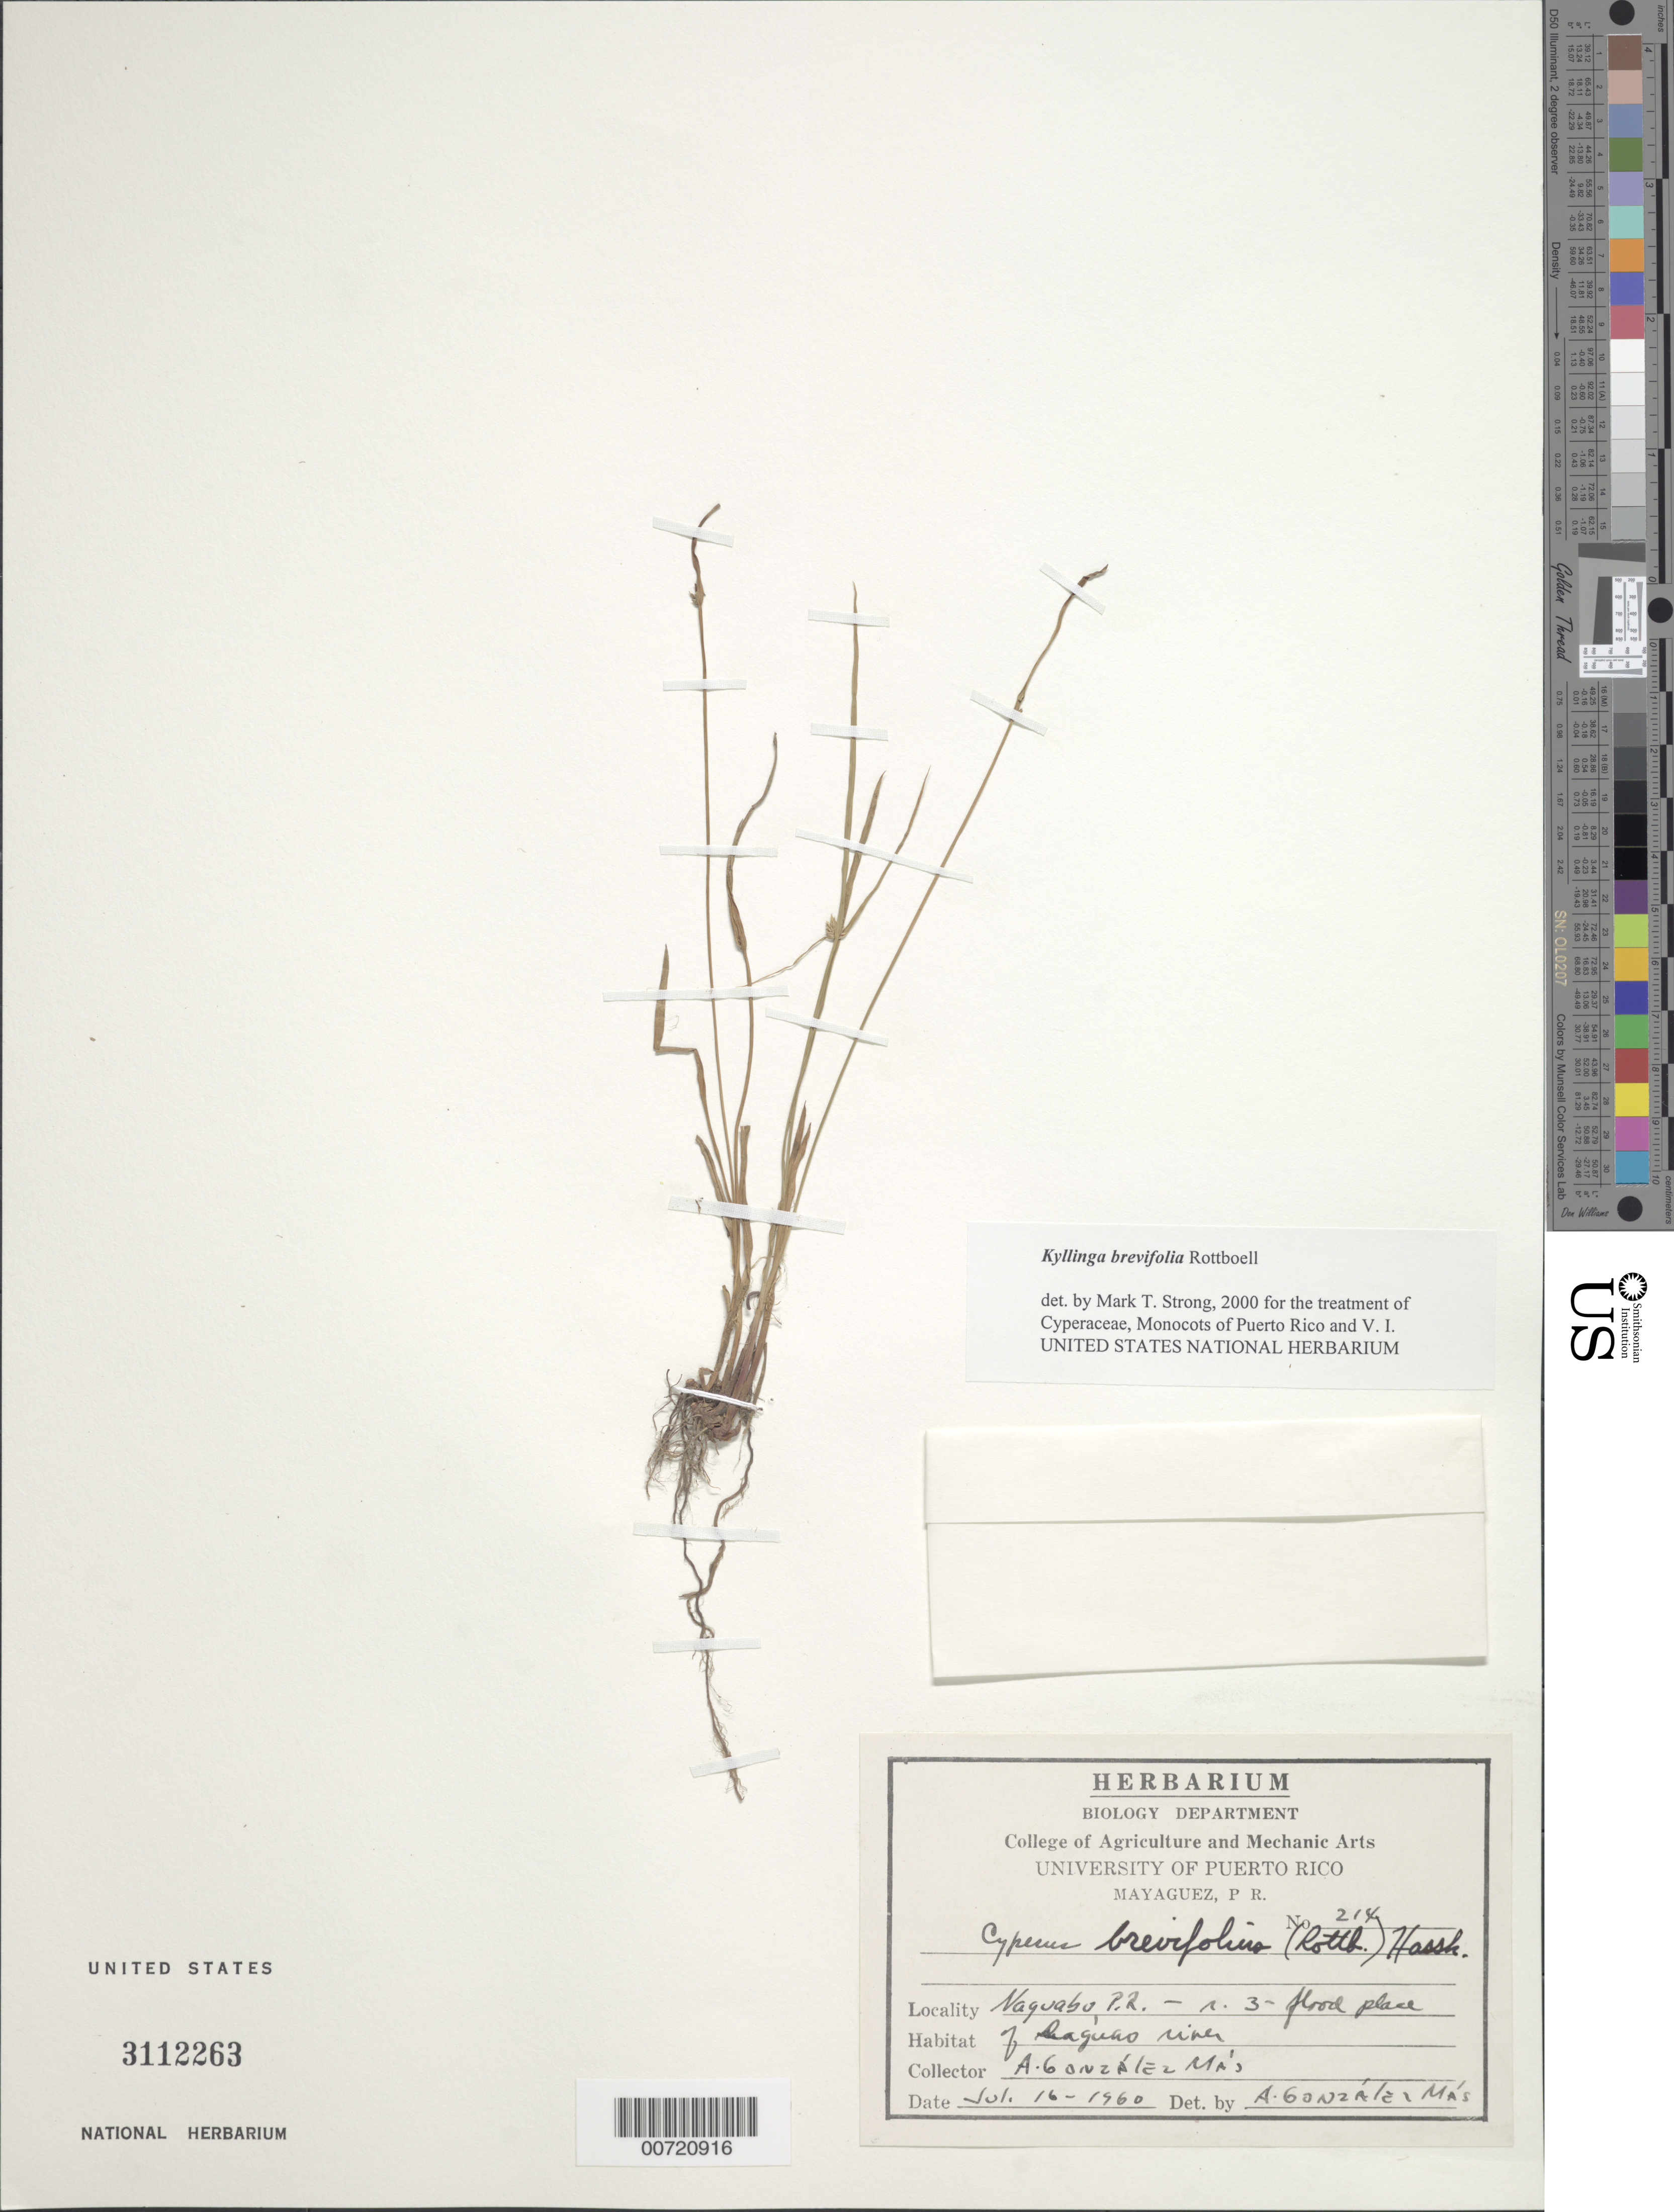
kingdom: Plantae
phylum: Tracheophyta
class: Liliopsida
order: Poales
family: Cyperaceae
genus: Cyperus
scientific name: Cyperus brevifolius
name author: (Rottb.) Hassk.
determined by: Strong, M. T., (US), Smithsonian Institution - National Museum of Natural History (UNITED STATES)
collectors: A. González Más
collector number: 214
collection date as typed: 16 Jul 1960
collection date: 1960-07-16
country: Puerto Rico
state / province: Naguabo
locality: Naguabo: Rd. 3. Daguao River.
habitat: Flood plain.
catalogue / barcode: US 3112263